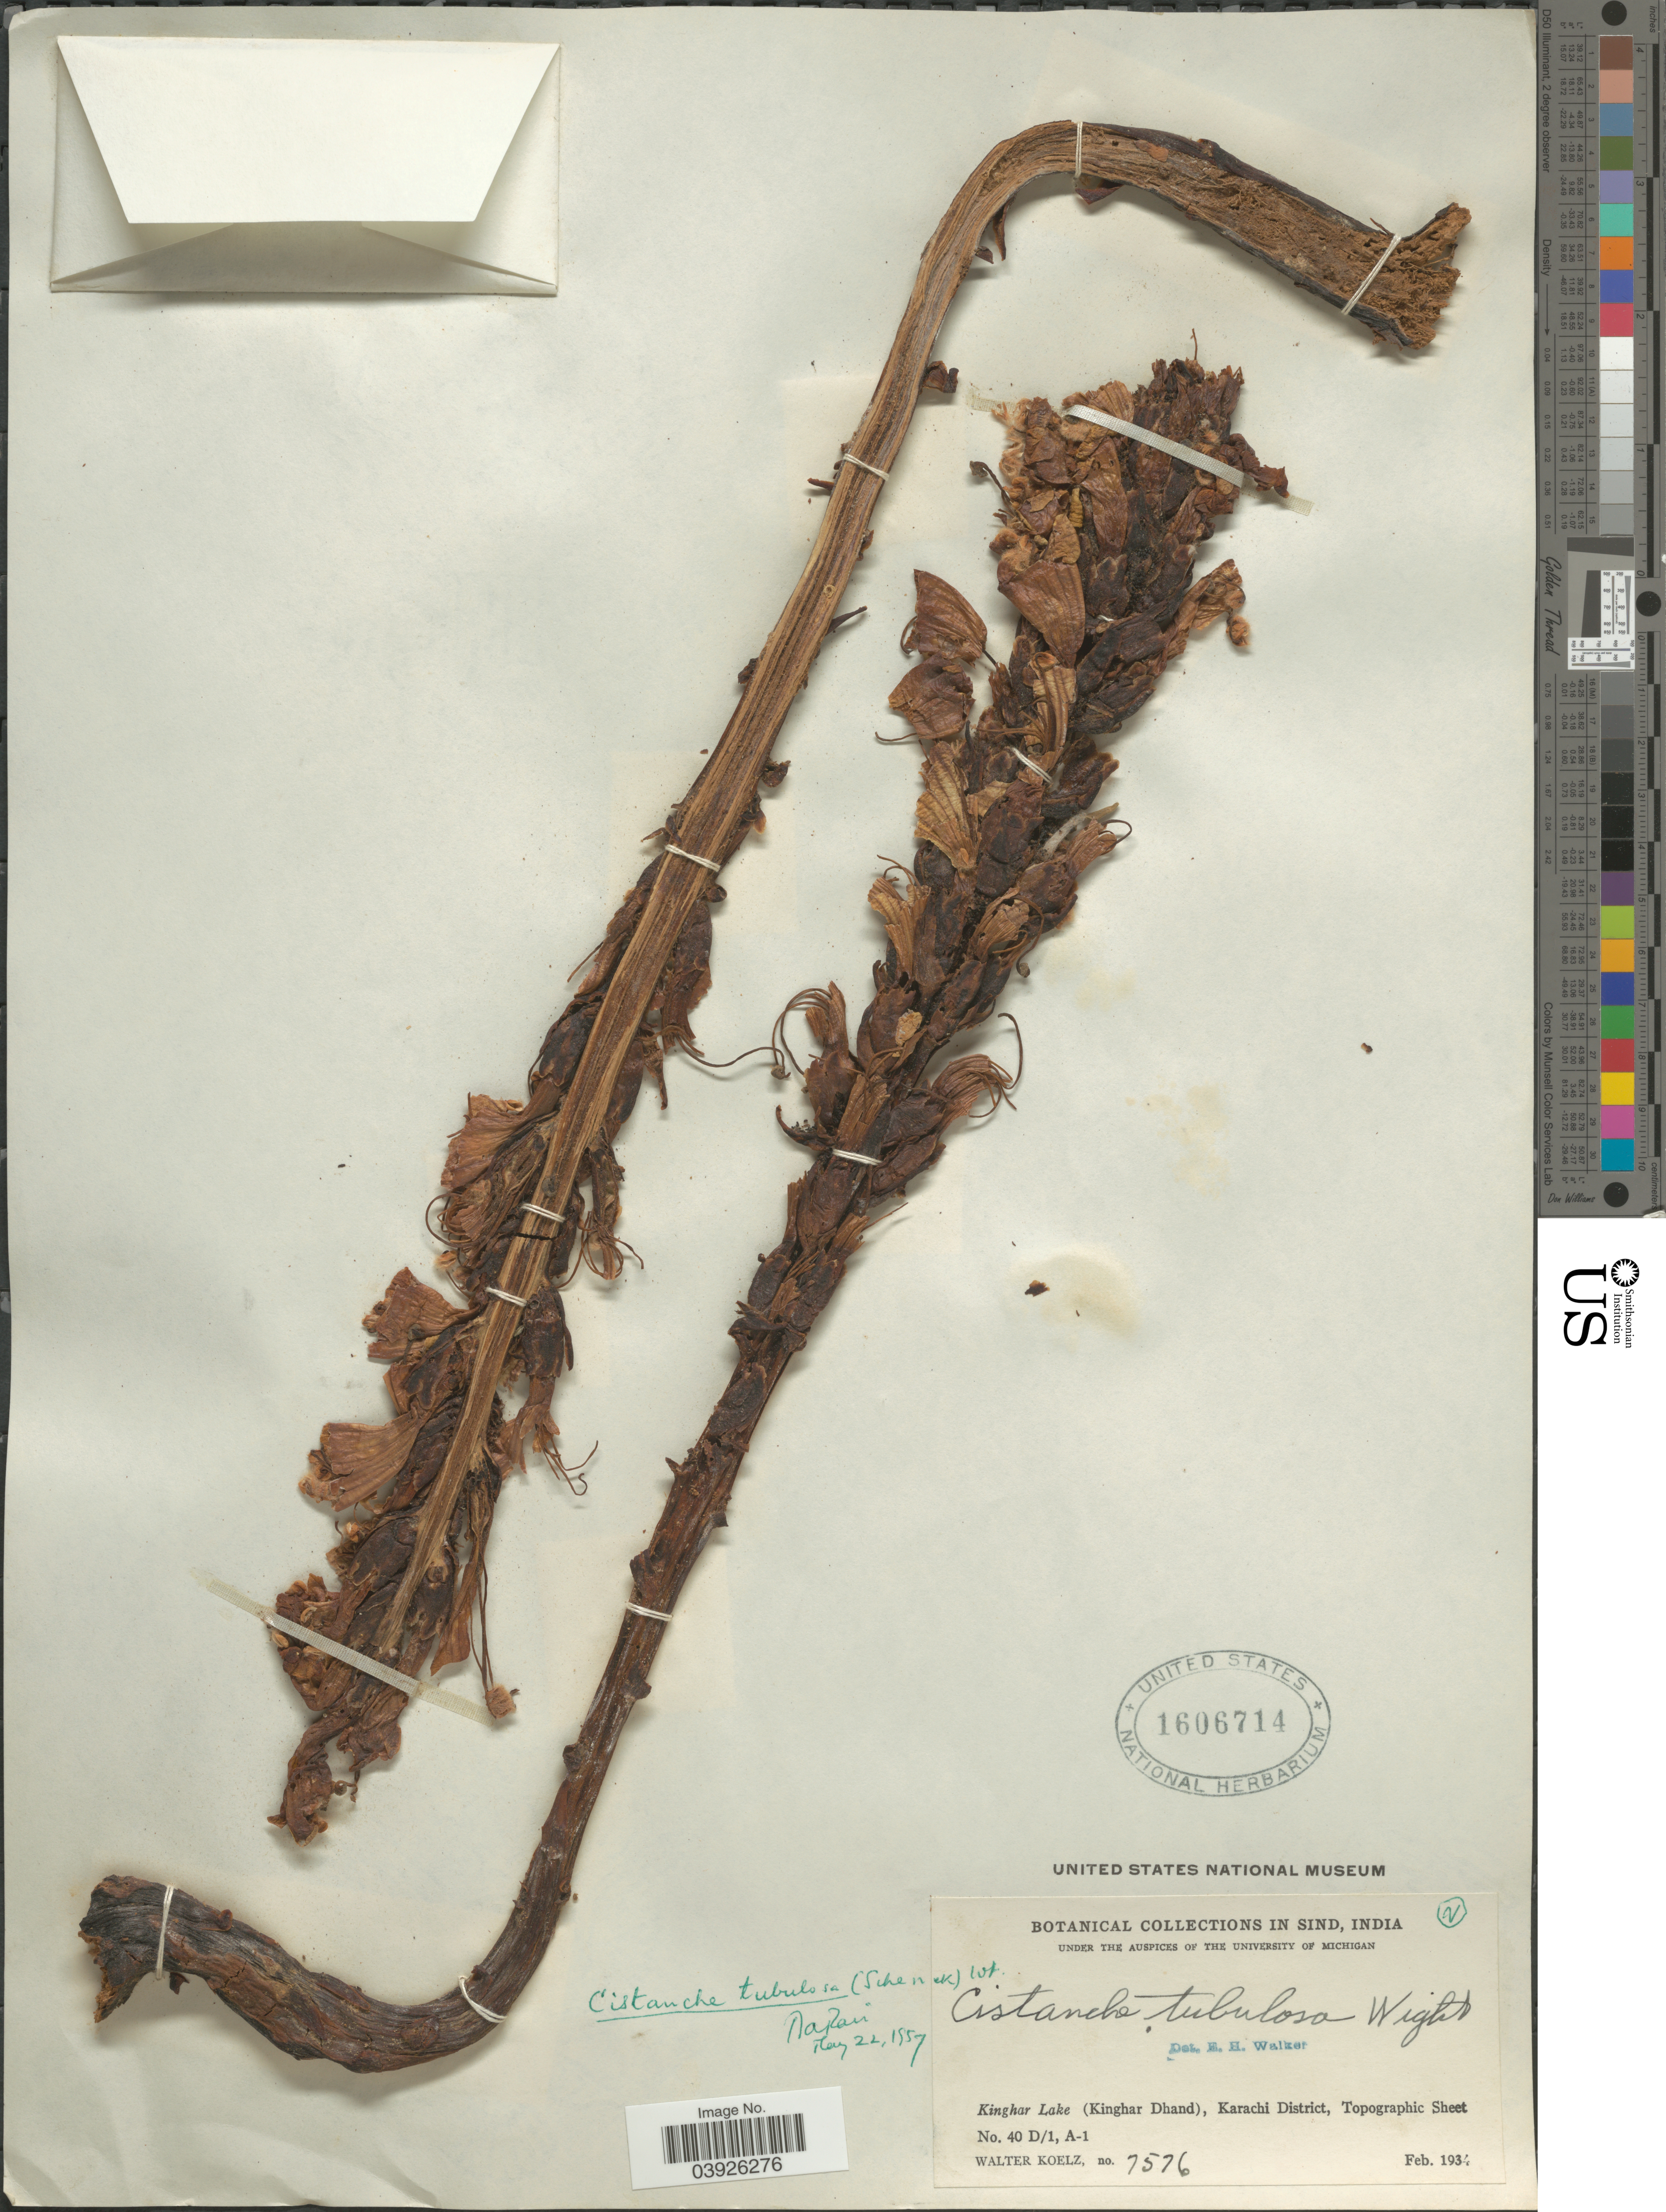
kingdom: Plantae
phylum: Tracheophyta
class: Magnoliopsida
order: Lamiales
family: Orobanchaceae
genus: Cistanche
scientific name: Cistanche tubulosa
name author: (Schenk) Wight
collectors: W. N. Koelz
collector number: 7576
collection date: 1934-02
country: Pakistan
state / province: Sindh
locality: Sind. Kinghar Lake (Kinghar Dhand), Karachi District, Topographic Sheet No. 40 D/1, A-1.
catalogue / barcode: US 1606714